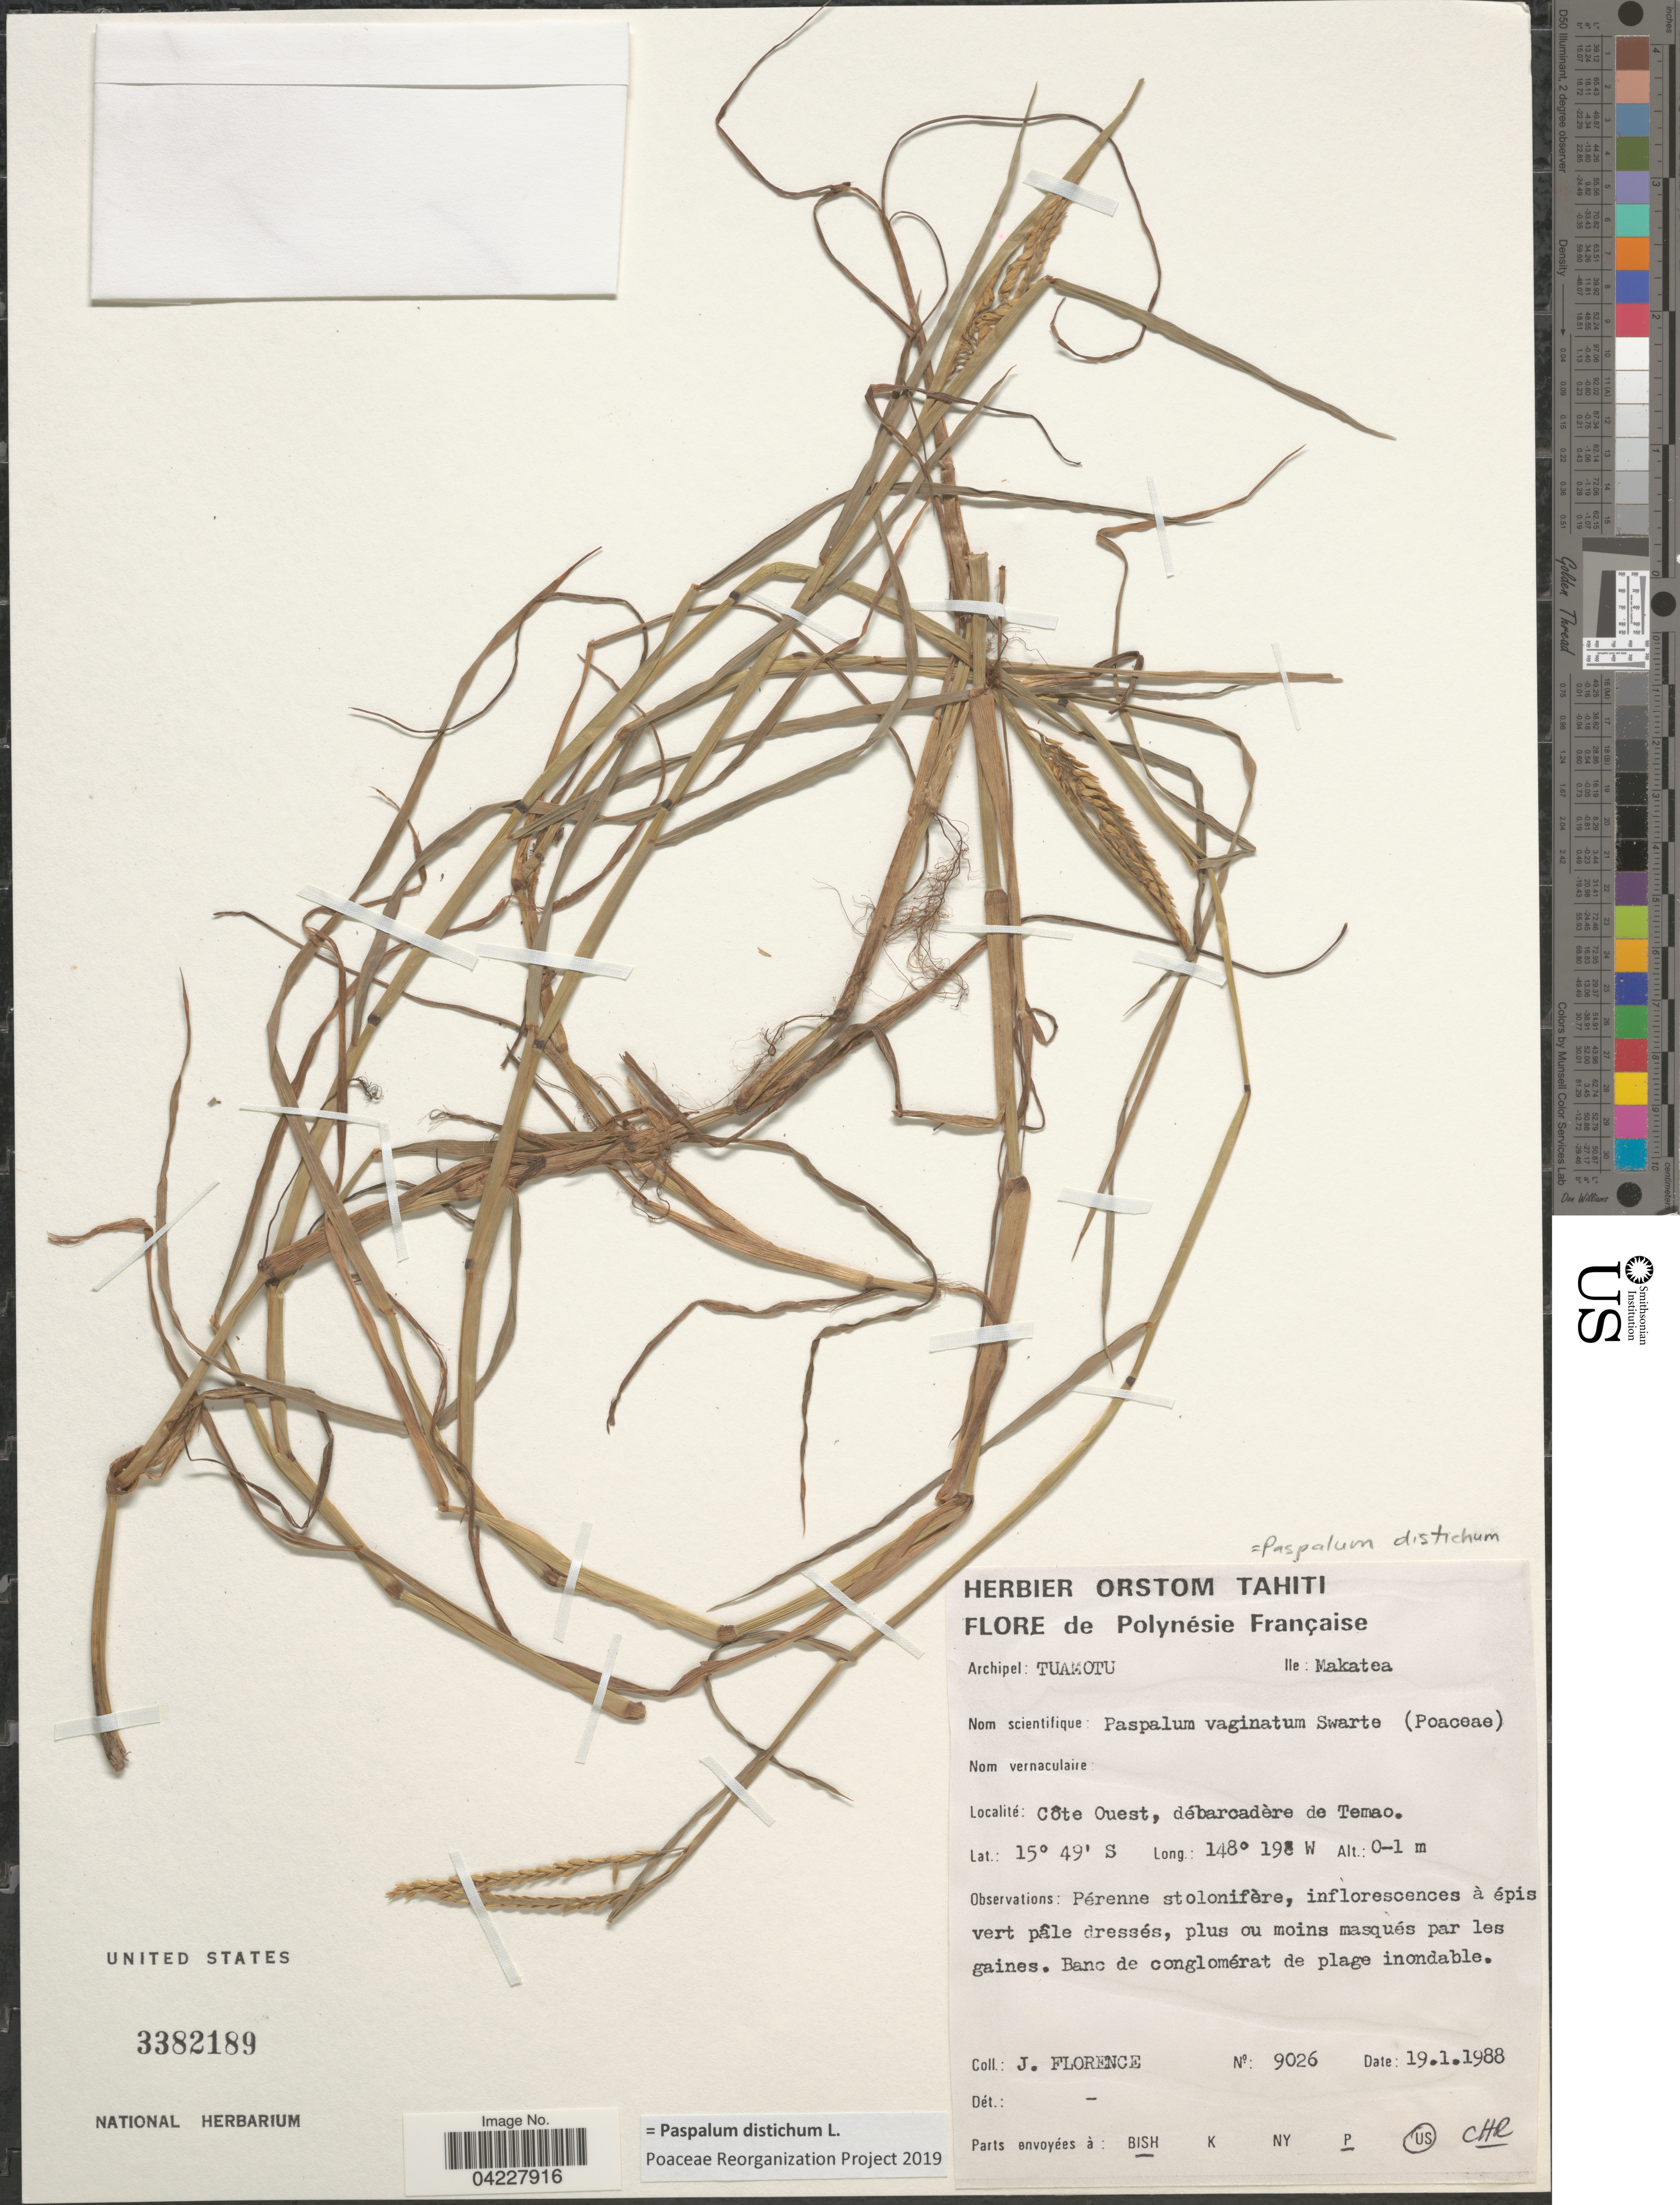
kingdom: Plantae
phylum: Tracheophyta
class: Liliopsida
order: Poales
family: Poaceae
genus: Paspalum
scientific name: Paspalum distichum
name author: L.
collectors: J. Florence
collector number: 9026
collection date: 1988-01-19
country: French Polynesia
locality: Polynésie Française. Archipel: Tuamotu. Ile: Makatea. Côte Ouest, débarcadère de Temao.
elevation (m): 0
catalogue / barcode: US 3382189